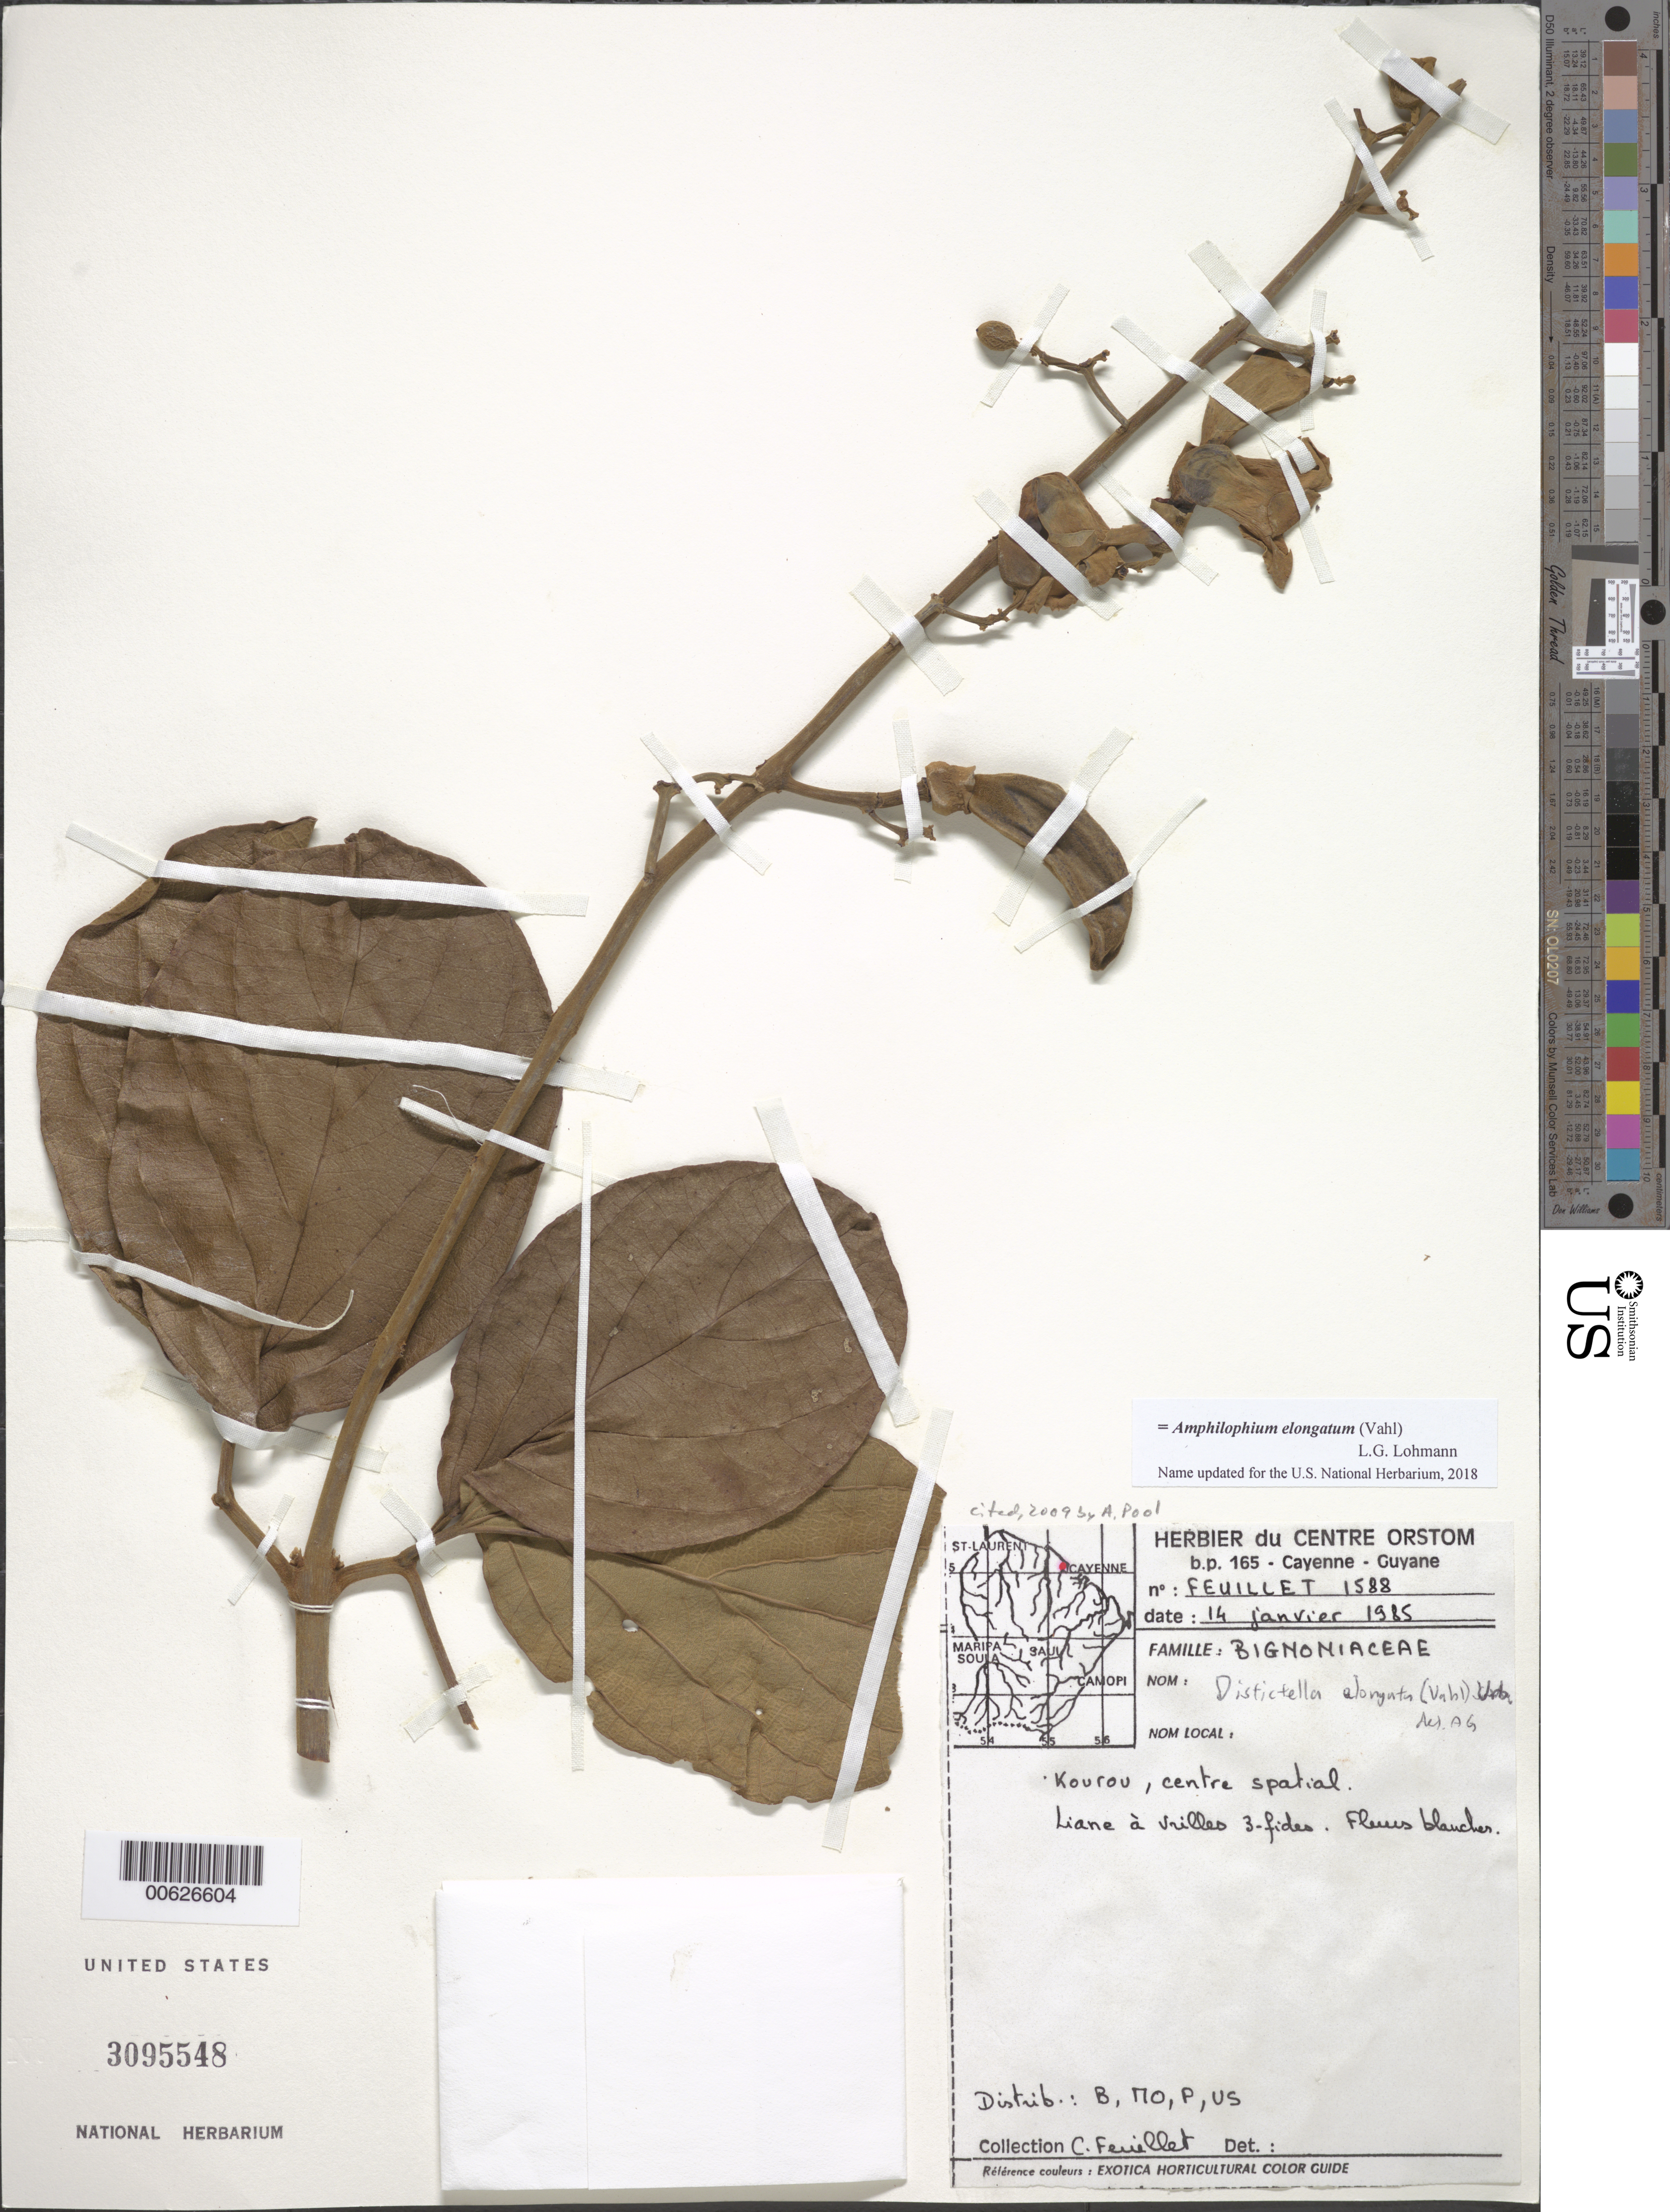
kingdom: Plantae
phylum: Tracheophyta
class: Magnoliopsida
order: Lamiales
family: Bignoniaceae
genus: Amphilophium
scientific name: Amphilophium elongatum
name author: (Vahl) L.G. Lohmann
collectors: C. Feuillet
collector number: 1588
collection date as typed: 14-Jan-85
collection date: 1985-01-14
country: French Guiana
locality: Kourou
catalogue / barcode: US 3095548